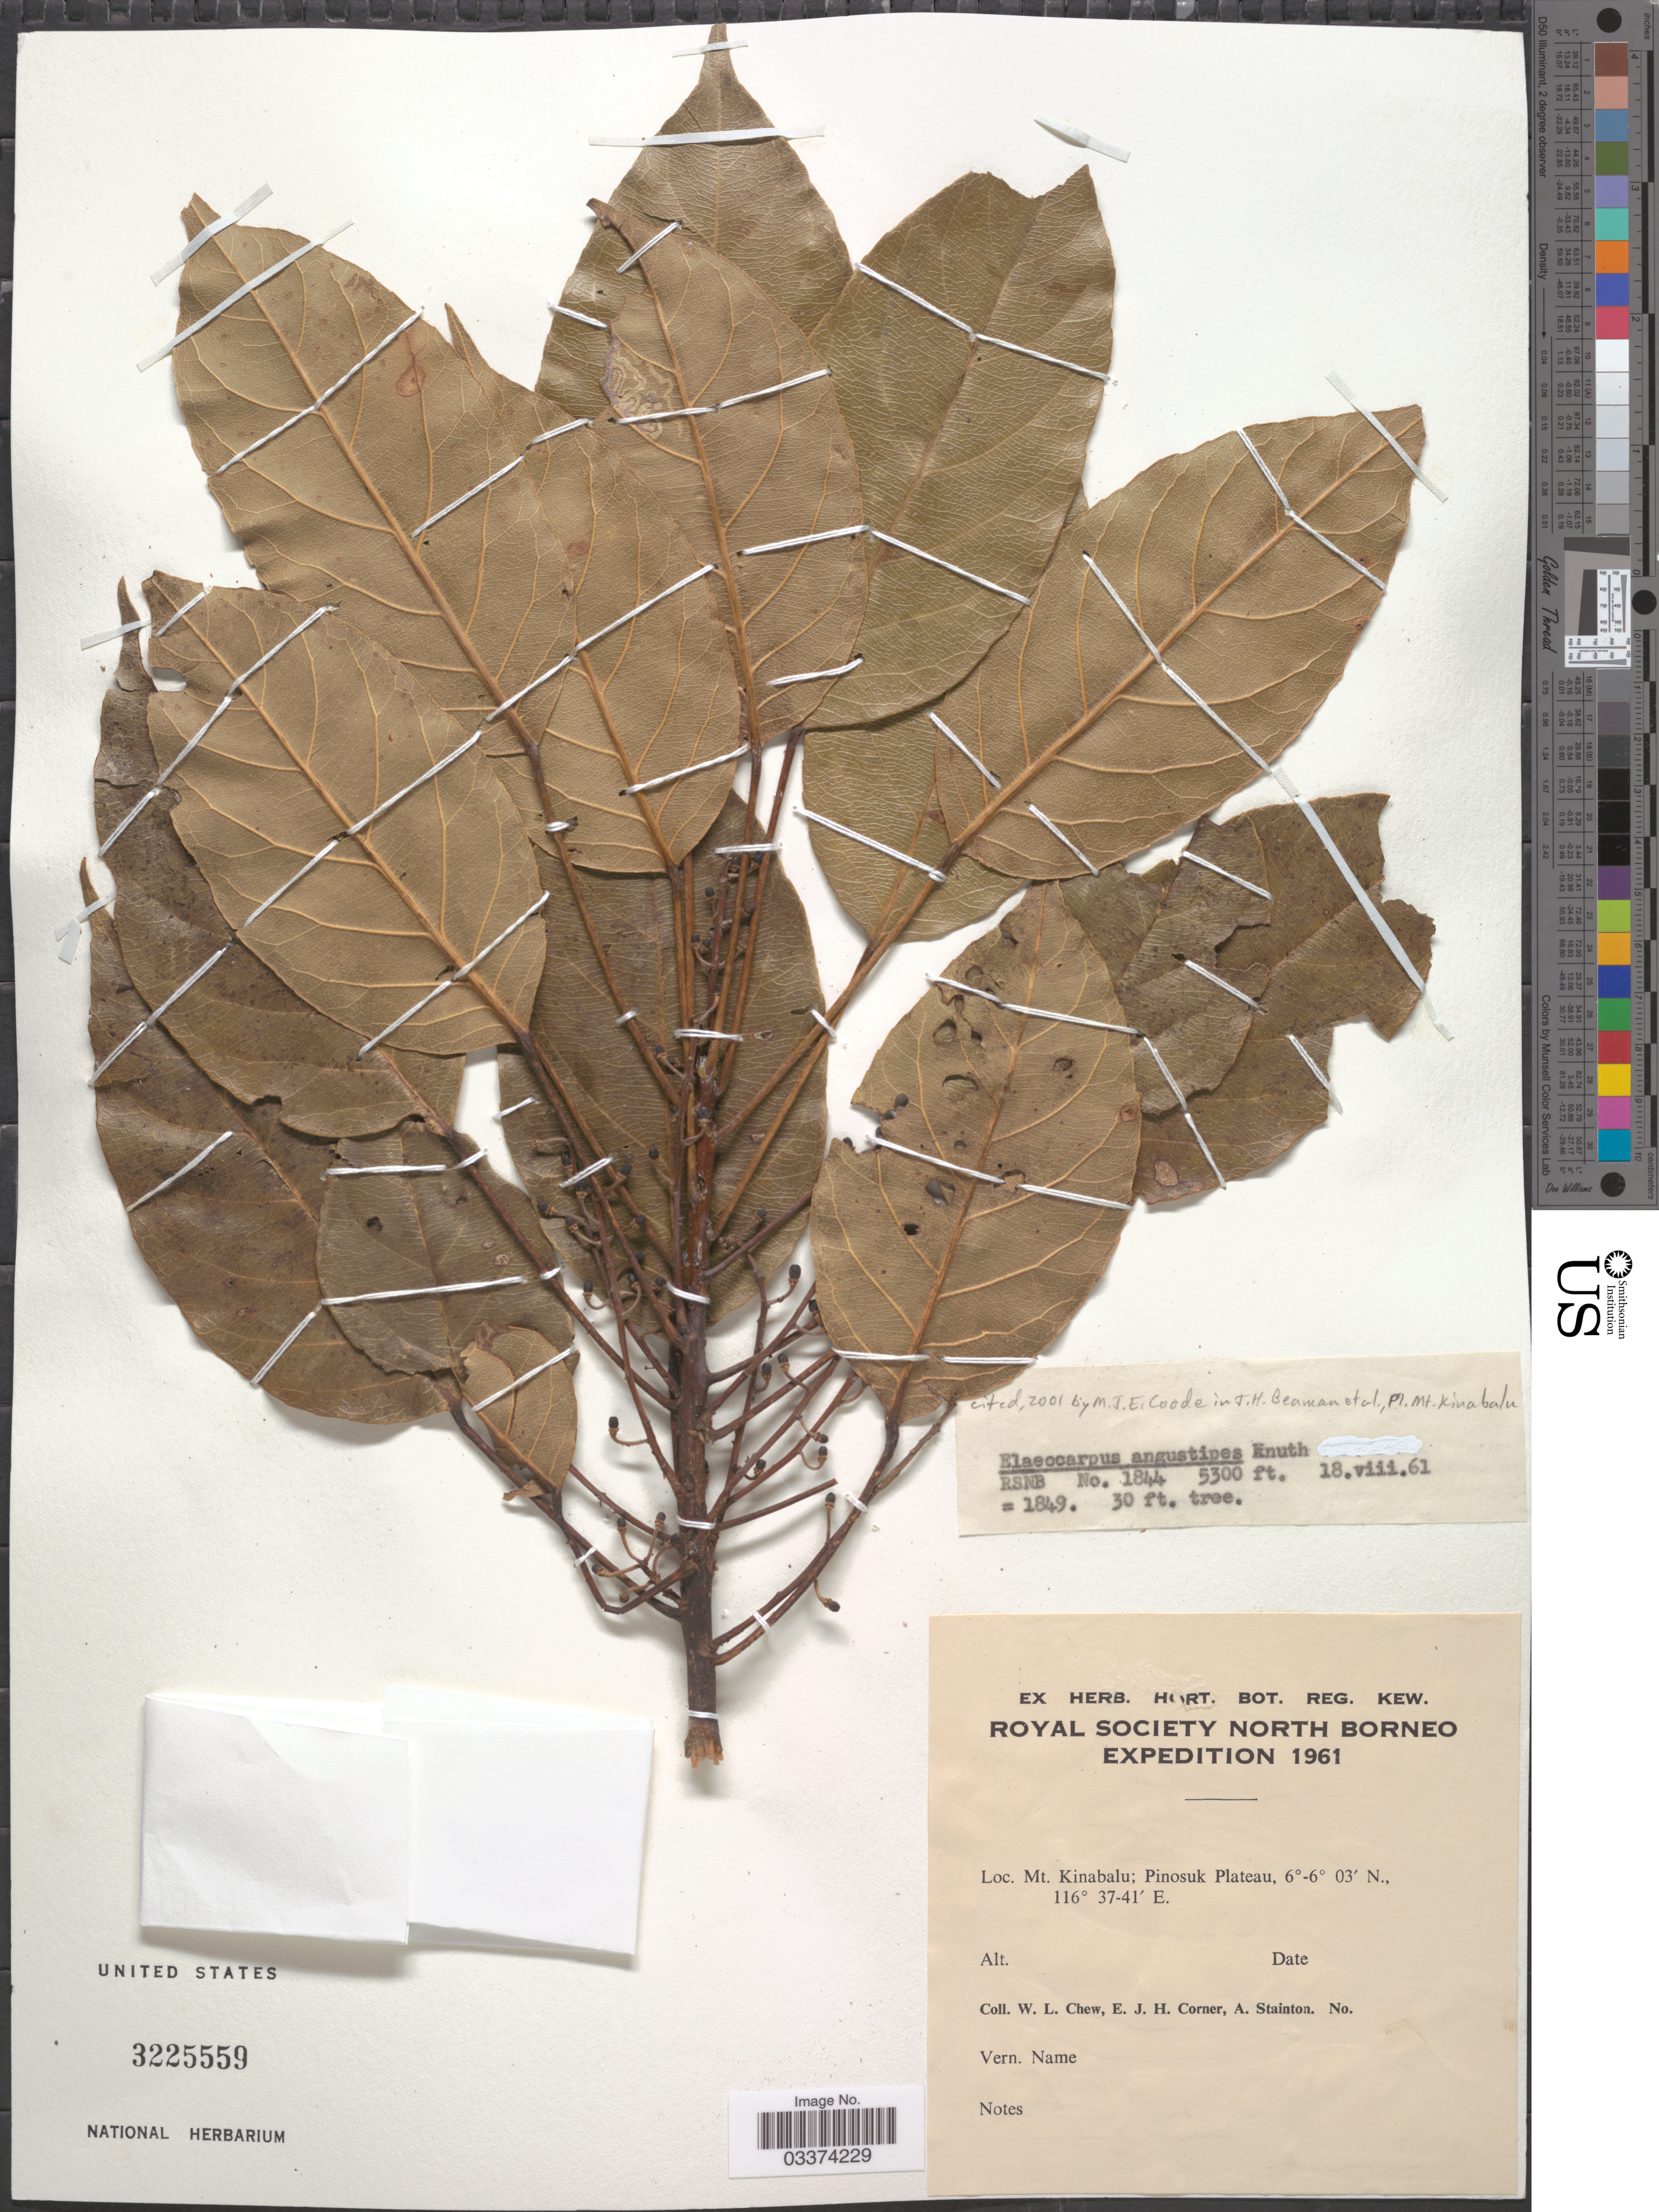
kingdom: Plantae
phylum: Tracheophyta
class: Magnoliopsida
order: Oxalidales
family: Elaeocarpaceae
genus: Elaeocarpus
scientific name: Elaeocarpus angustipes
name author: Knuth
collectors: W. Chew, E. Corner & A. Stainton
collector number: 1844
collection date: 1961-08-18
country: Malaysia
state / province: Sabah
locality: North Borneo. Mt. Kinabalu; Pinosuk Plateau.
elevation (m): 1615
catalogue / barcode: US 3225559